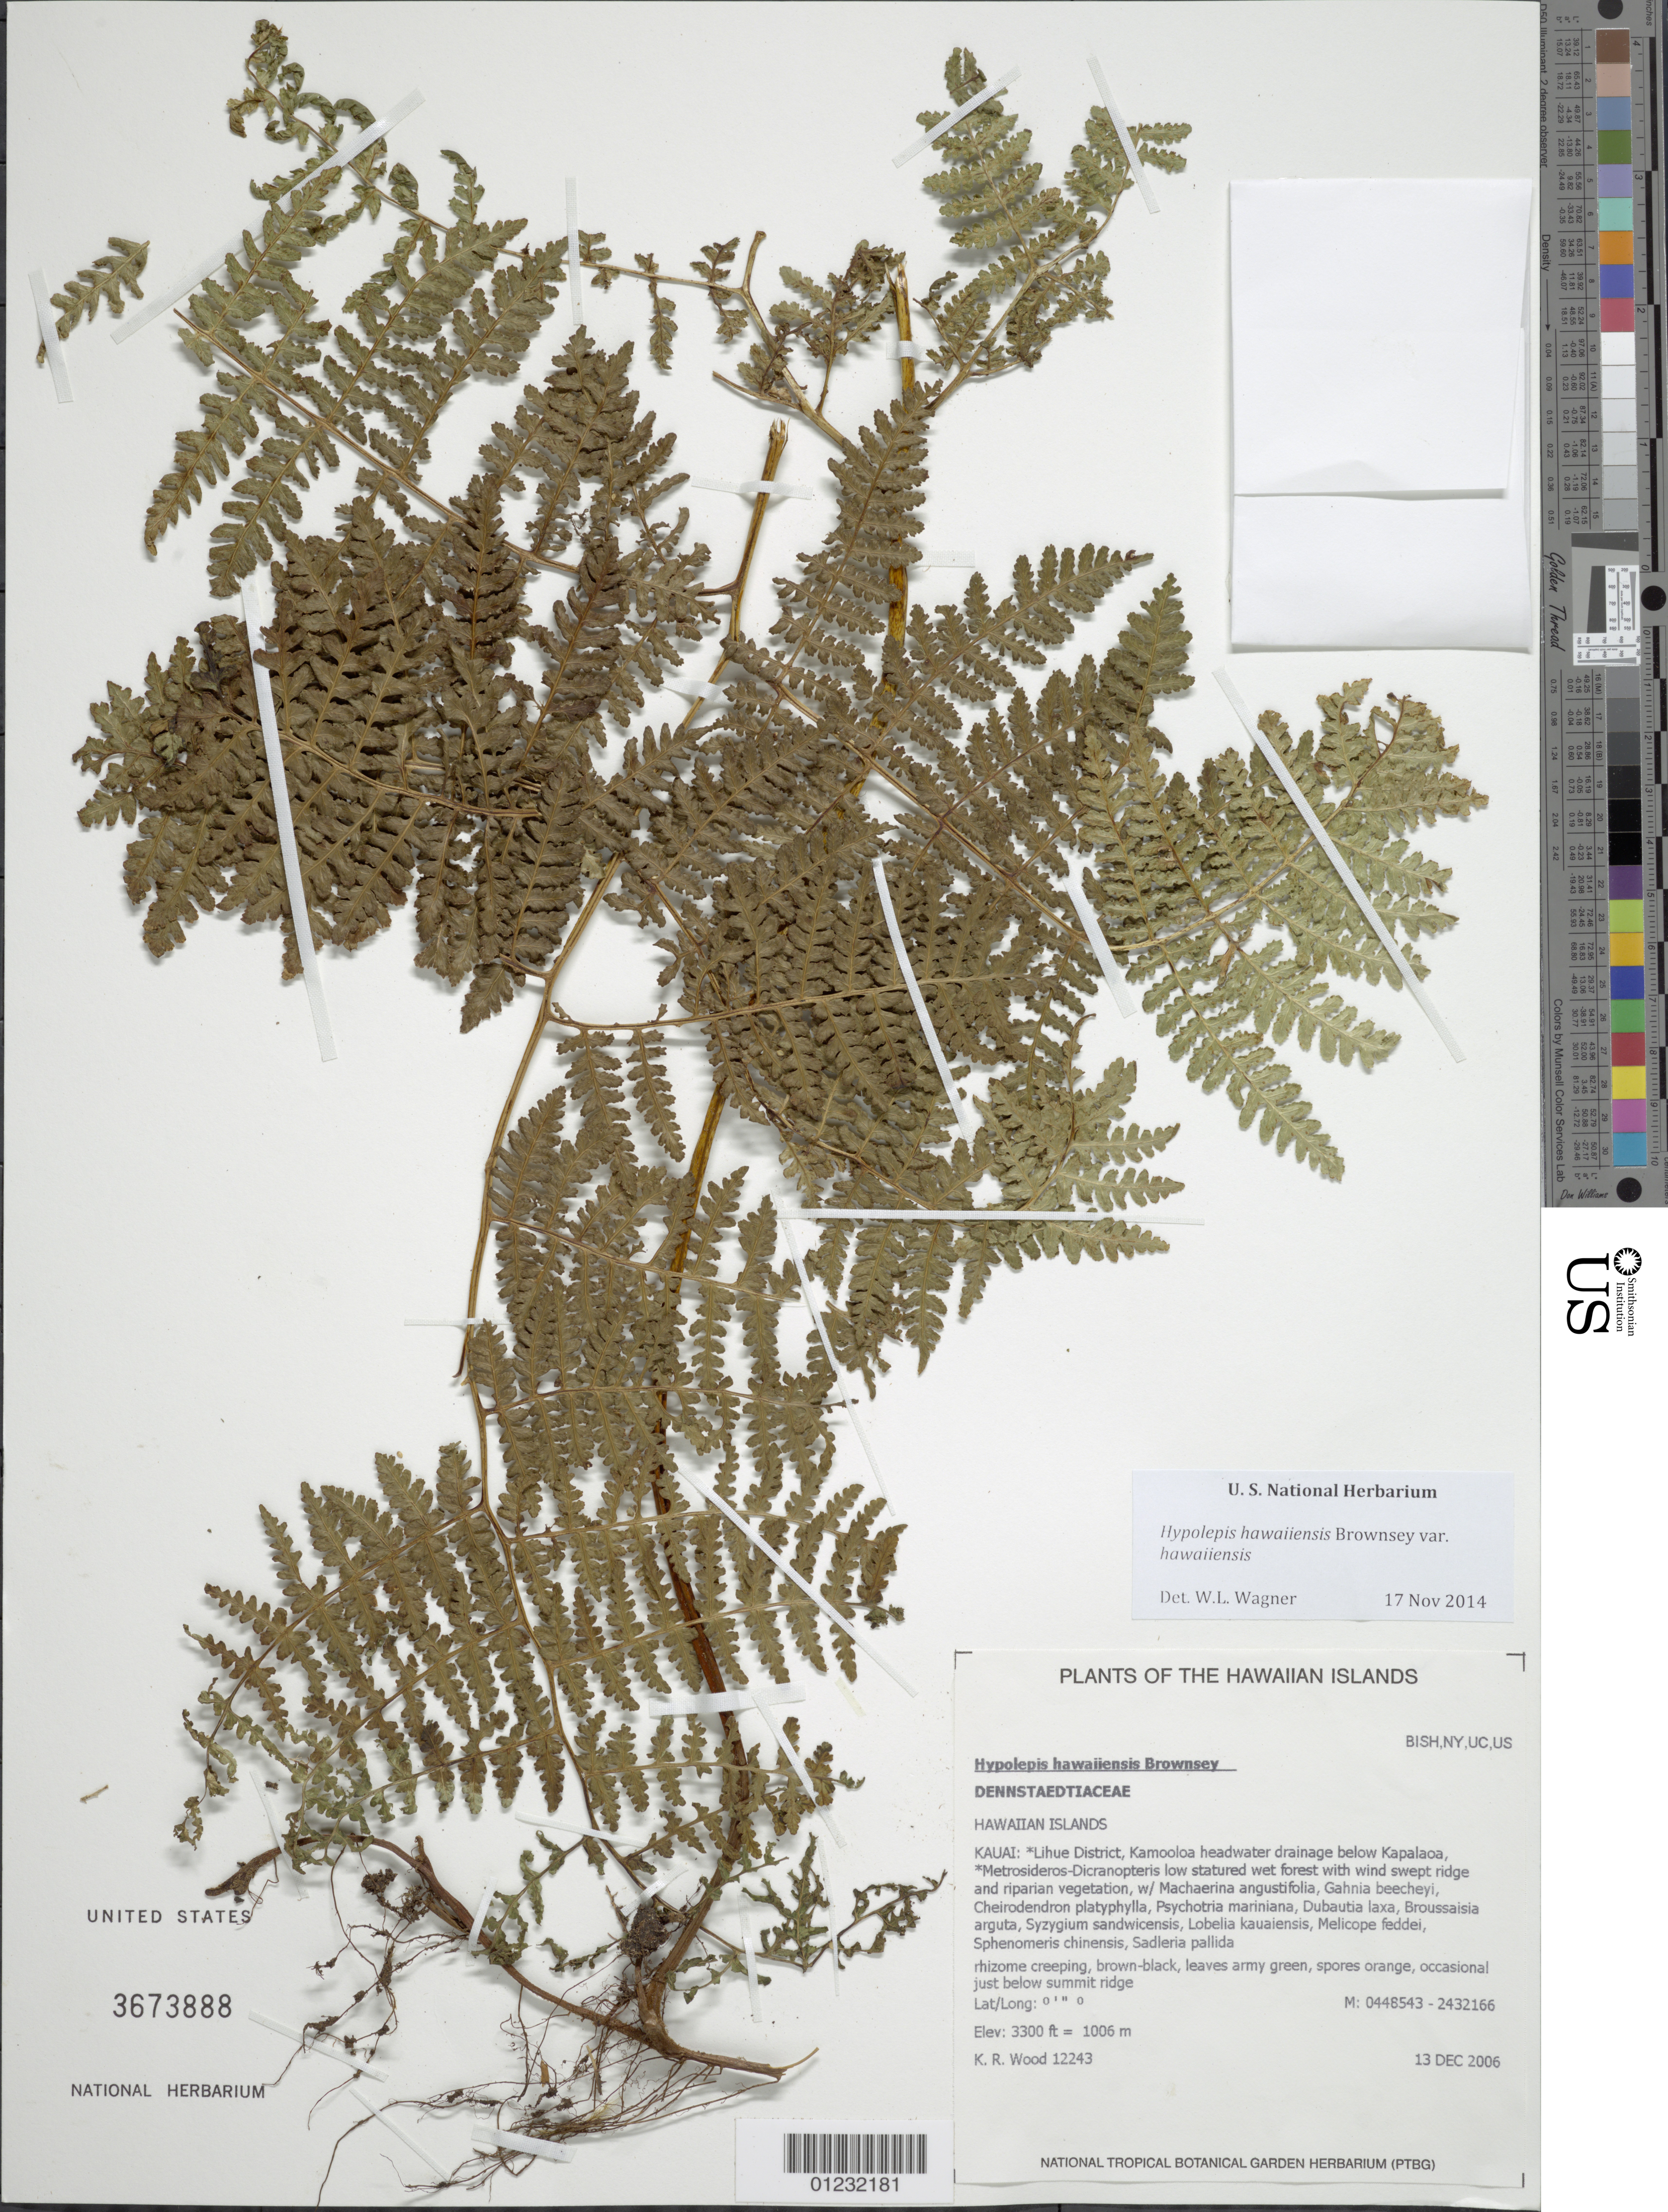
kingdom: Plantae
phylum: Tracheophyta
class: Polypodiopsida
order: Polypodiales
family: Dennstaedtiaceae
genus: Hypolepis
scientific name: Hypolepis hawaiiensis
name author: Brownsey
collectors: K. R. Wood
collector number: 12232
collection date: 2006-12-13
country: United States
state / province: Hawaii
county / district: Kauai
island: Kaua'i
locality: Lihue District, Kamooloa headwater drainage below Kapalaoa.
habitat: Low saturated wet forest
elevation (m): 1006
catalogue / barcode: US 3673888